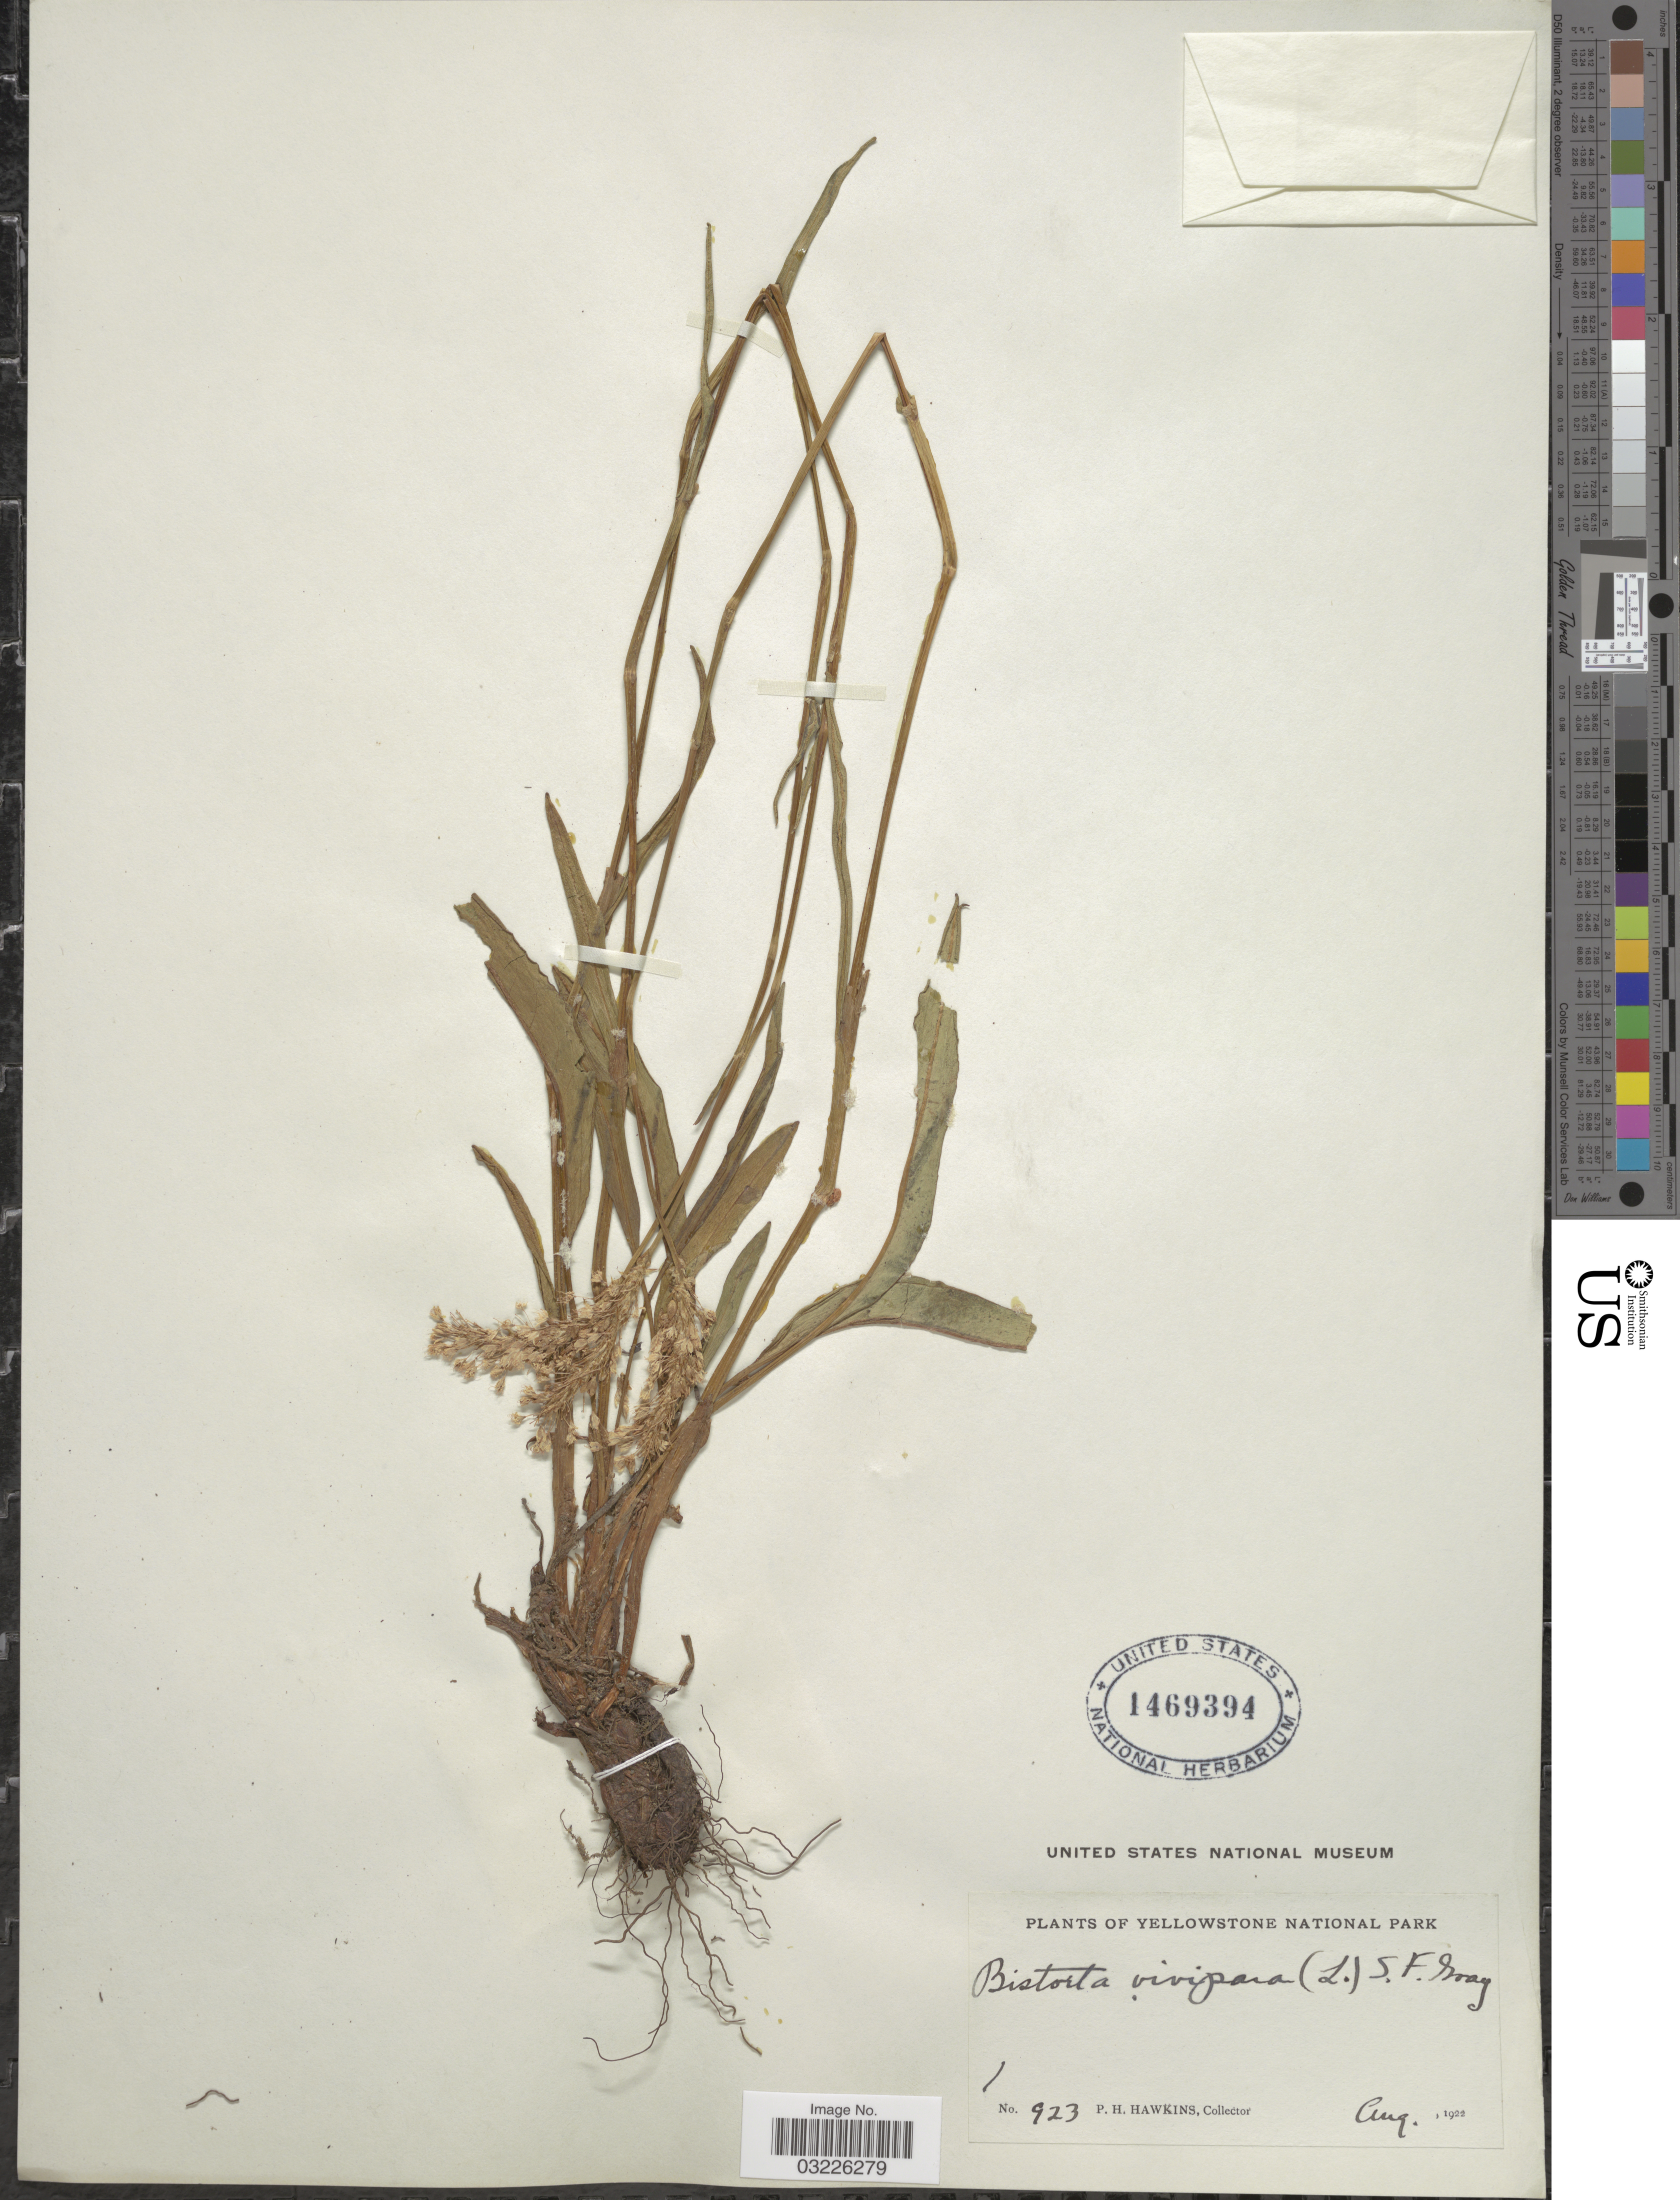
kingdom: Plantae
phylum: Tracheophyta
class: Magnoliopsida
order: Caryophyllales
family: Polygonaceae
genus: Bistorta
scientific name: Bistorta vivipara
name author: (L.) Delarbre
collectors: P. Hawkins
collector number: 923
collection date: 1922-08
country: United States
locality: Yellowstone National Park.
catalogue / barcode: US 1469394